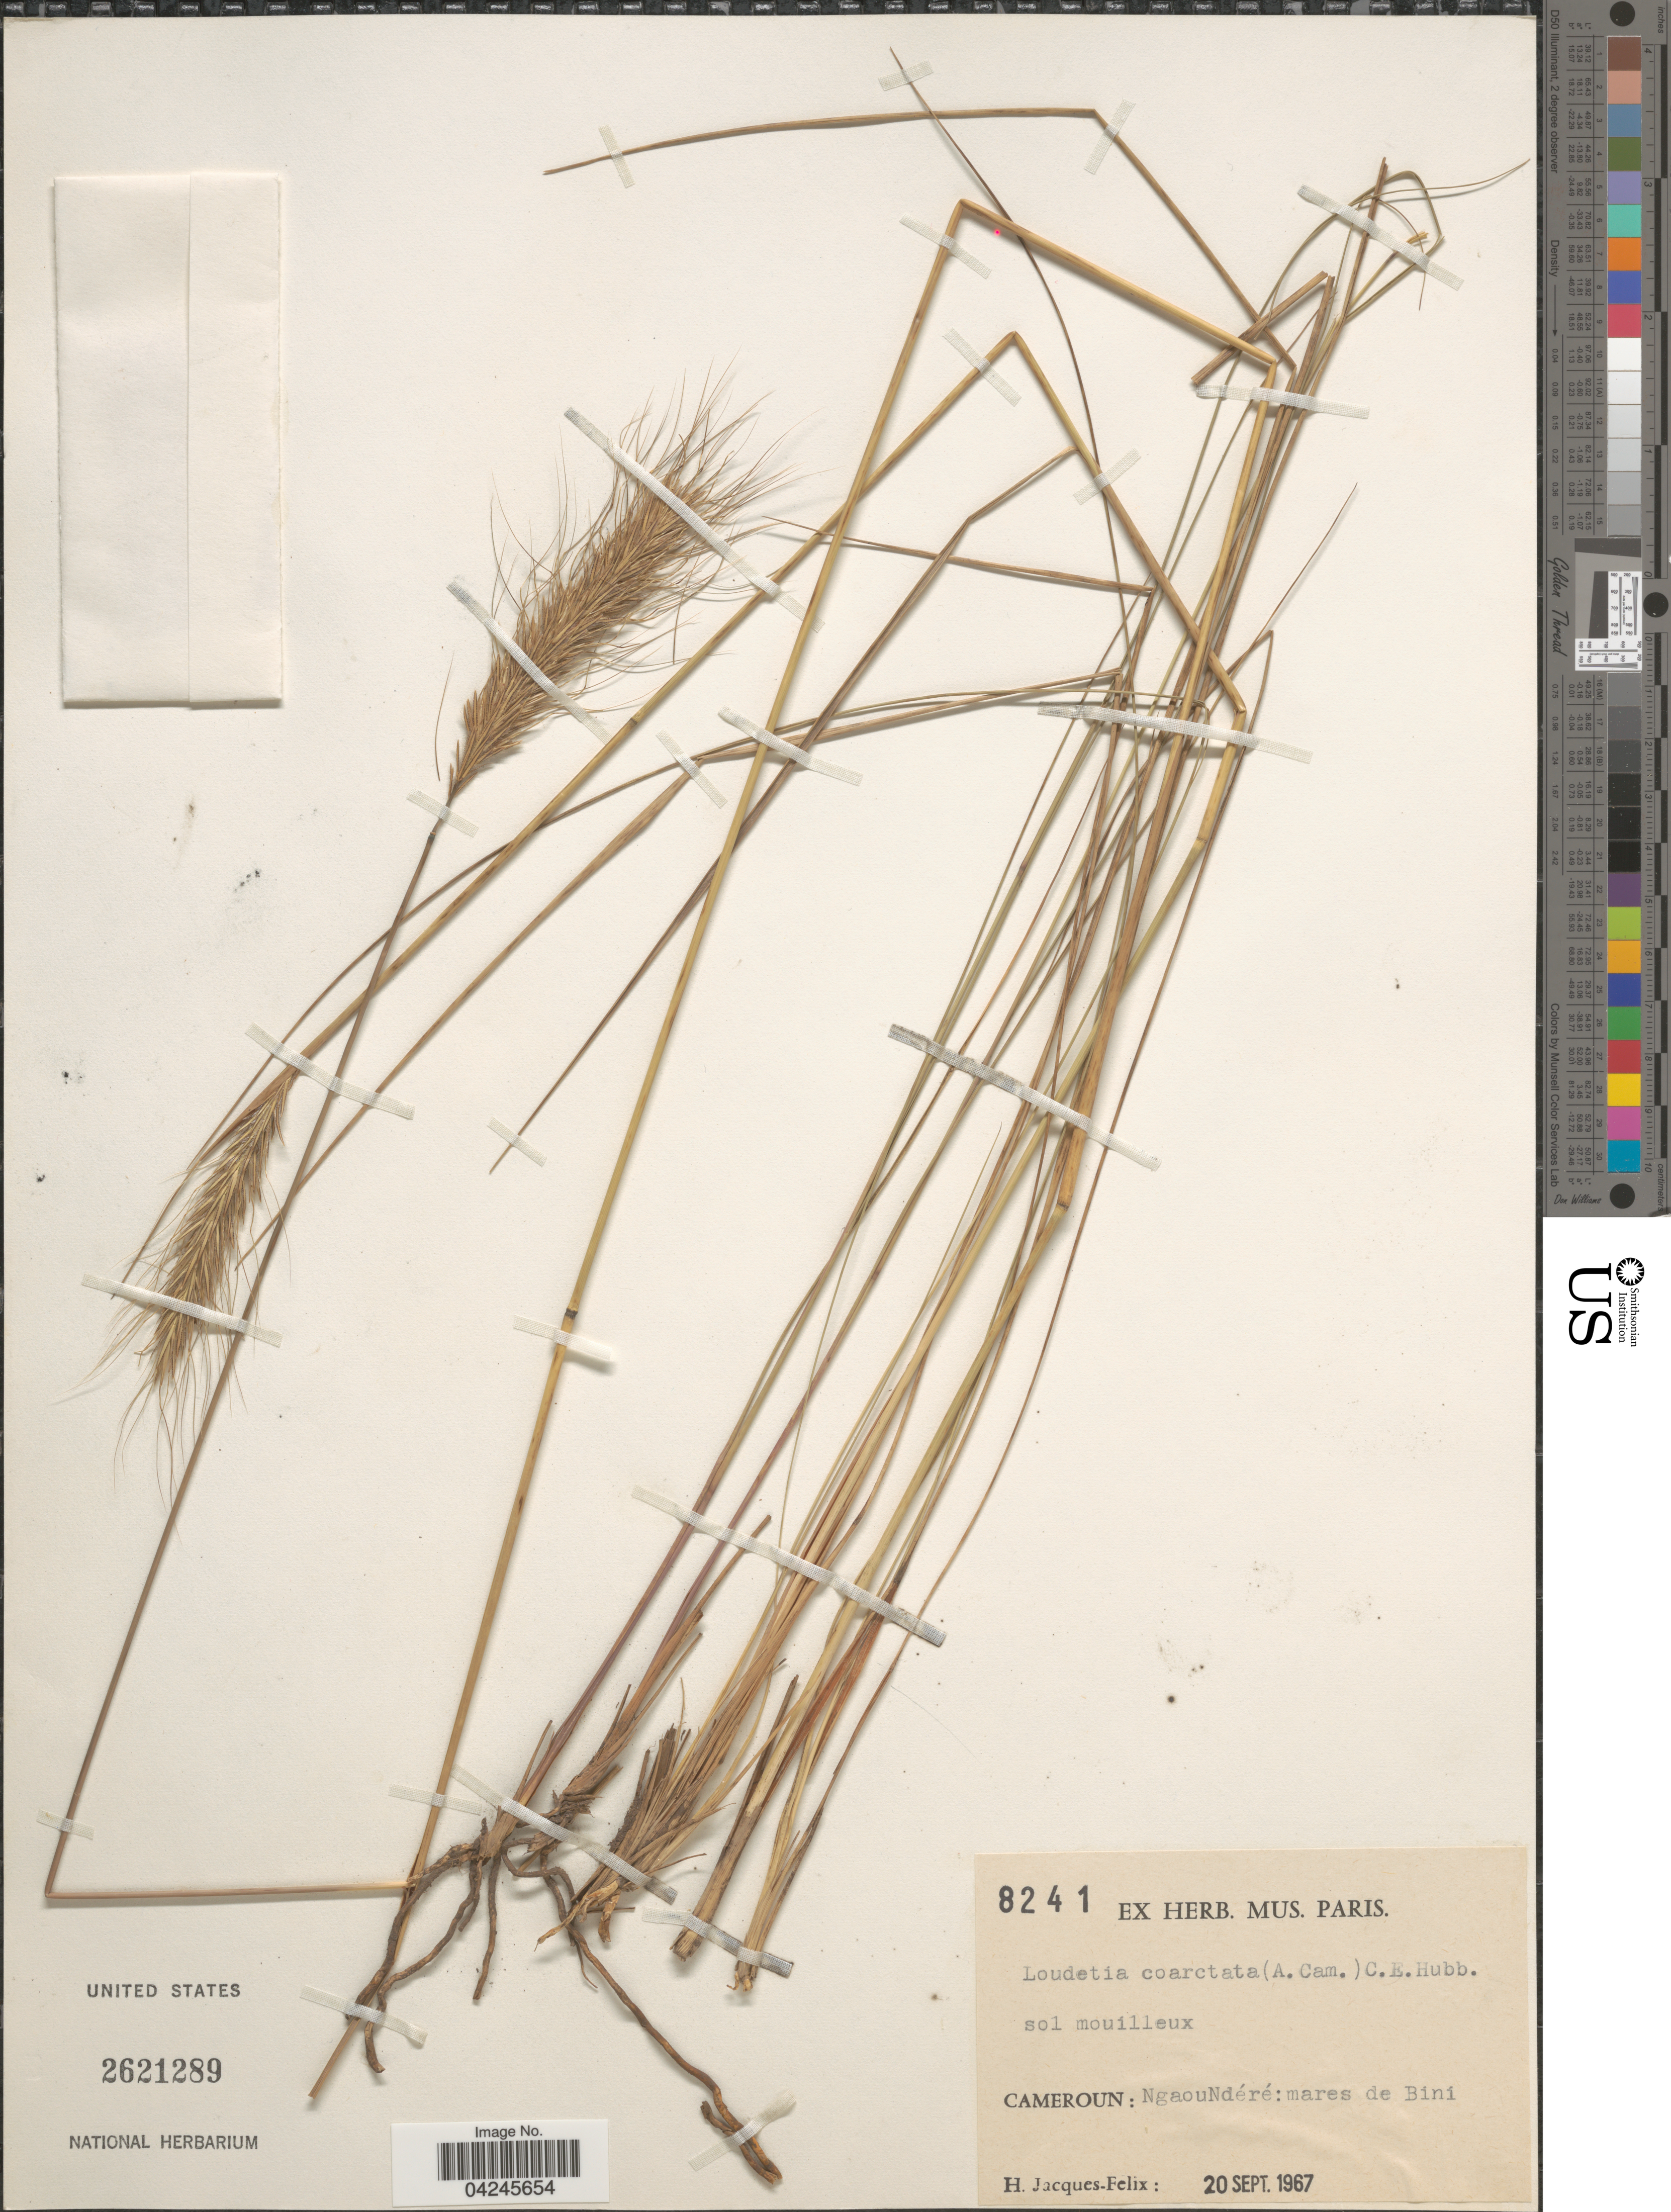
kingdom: Plantae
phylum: Tracheophyta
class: Liliopsida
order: Poales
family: Poaceae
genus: Loudetia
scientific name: Loudetia coarctata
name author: (A. Camus) C. E. Hubb.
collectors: H. Jacques-Félix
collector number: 8241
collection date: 1967-09-20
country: Cameroon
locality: Cameroun: NgaouNdéré: mares de Bini.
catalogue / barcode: US 2621289